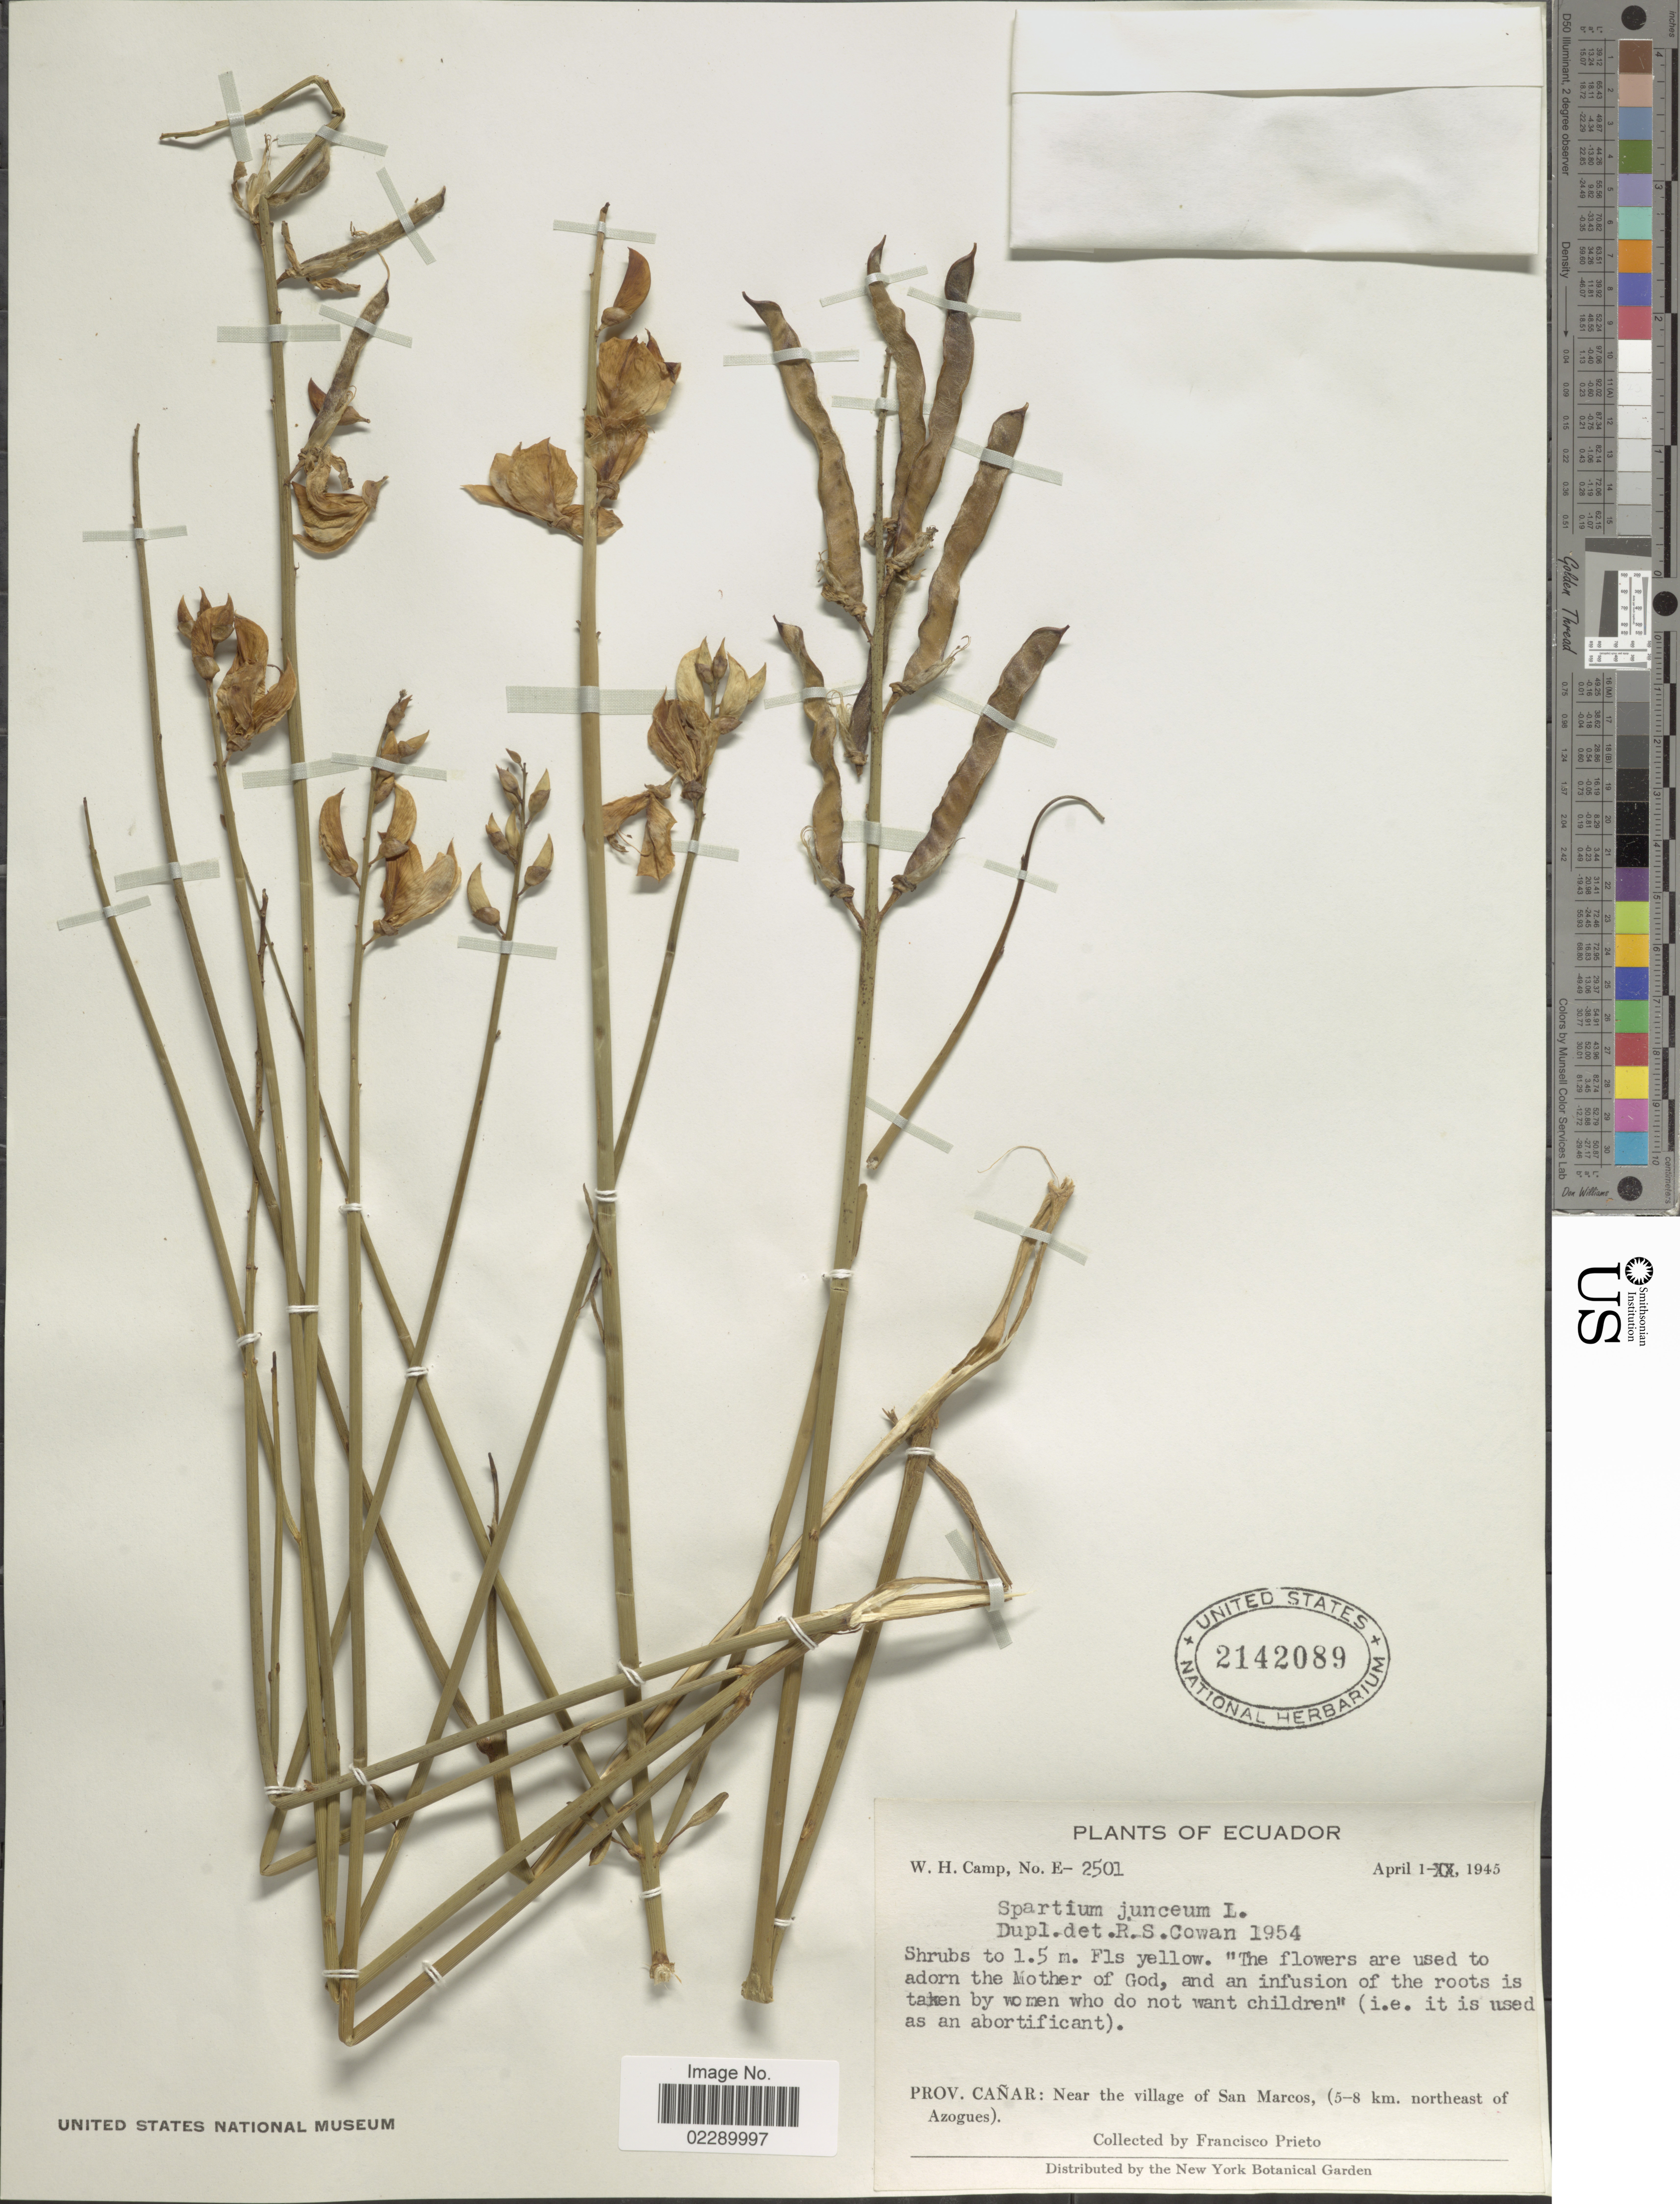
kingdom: Plantae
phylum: Tracheophyta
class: Magnoliopsida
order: Fabales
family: Fabaceae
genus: Spartium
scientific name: Spartium junceum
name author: L.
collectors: F. Prieto & W. H. Camp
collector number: E-2501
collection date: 1945-04-01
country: Ecuador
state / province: Cañar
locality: Near the village of San Marcos, (5-8 km. northeast of Azogues)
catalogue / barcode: US 2142089